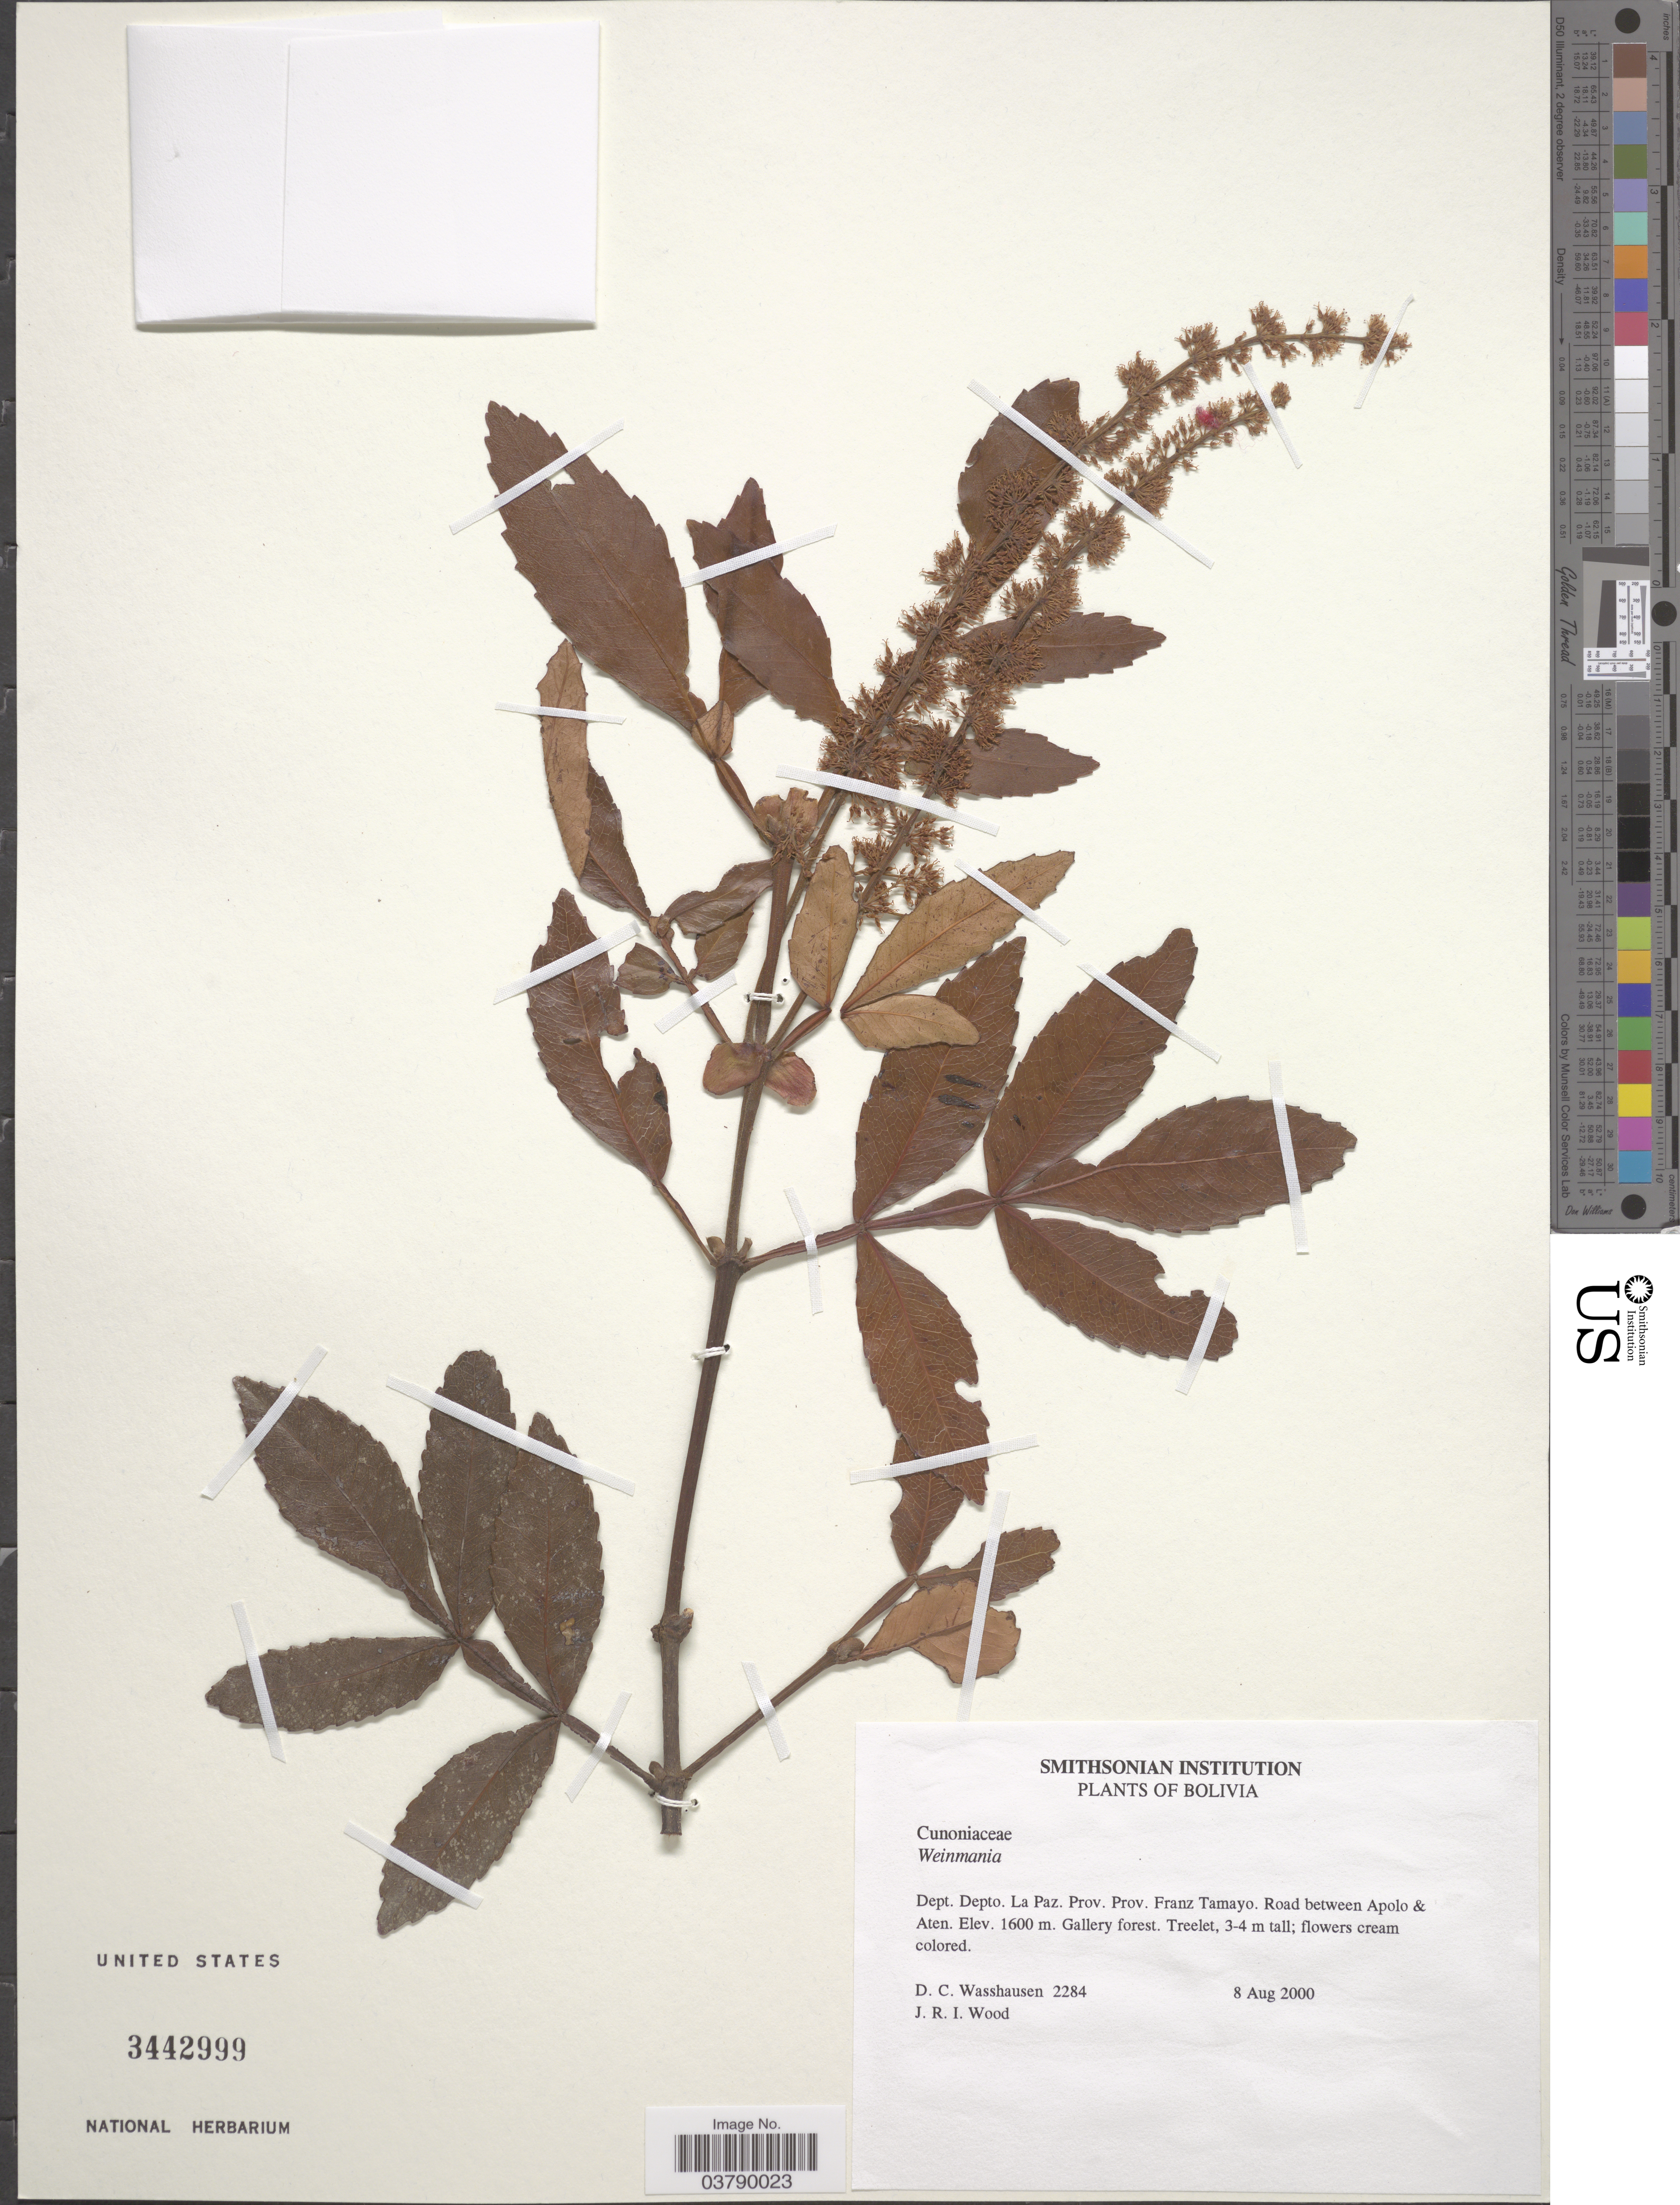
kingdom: Plantae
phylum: Tracheophyta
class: Magnoliopsida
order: Oxalidales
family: Cunoniaceae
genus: Weinmannia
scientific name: Weinmannia sp.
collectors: D. C. Wasshausen & J. R. I. Wood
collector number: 2284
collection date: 2000-08-08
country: Bolivia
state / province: La Paz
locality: Dept. Depto. La Paz. Prov. Prov. Franz Tamayo. Road between Apolo & Aten.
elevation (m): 1600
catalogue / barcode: US 3442999